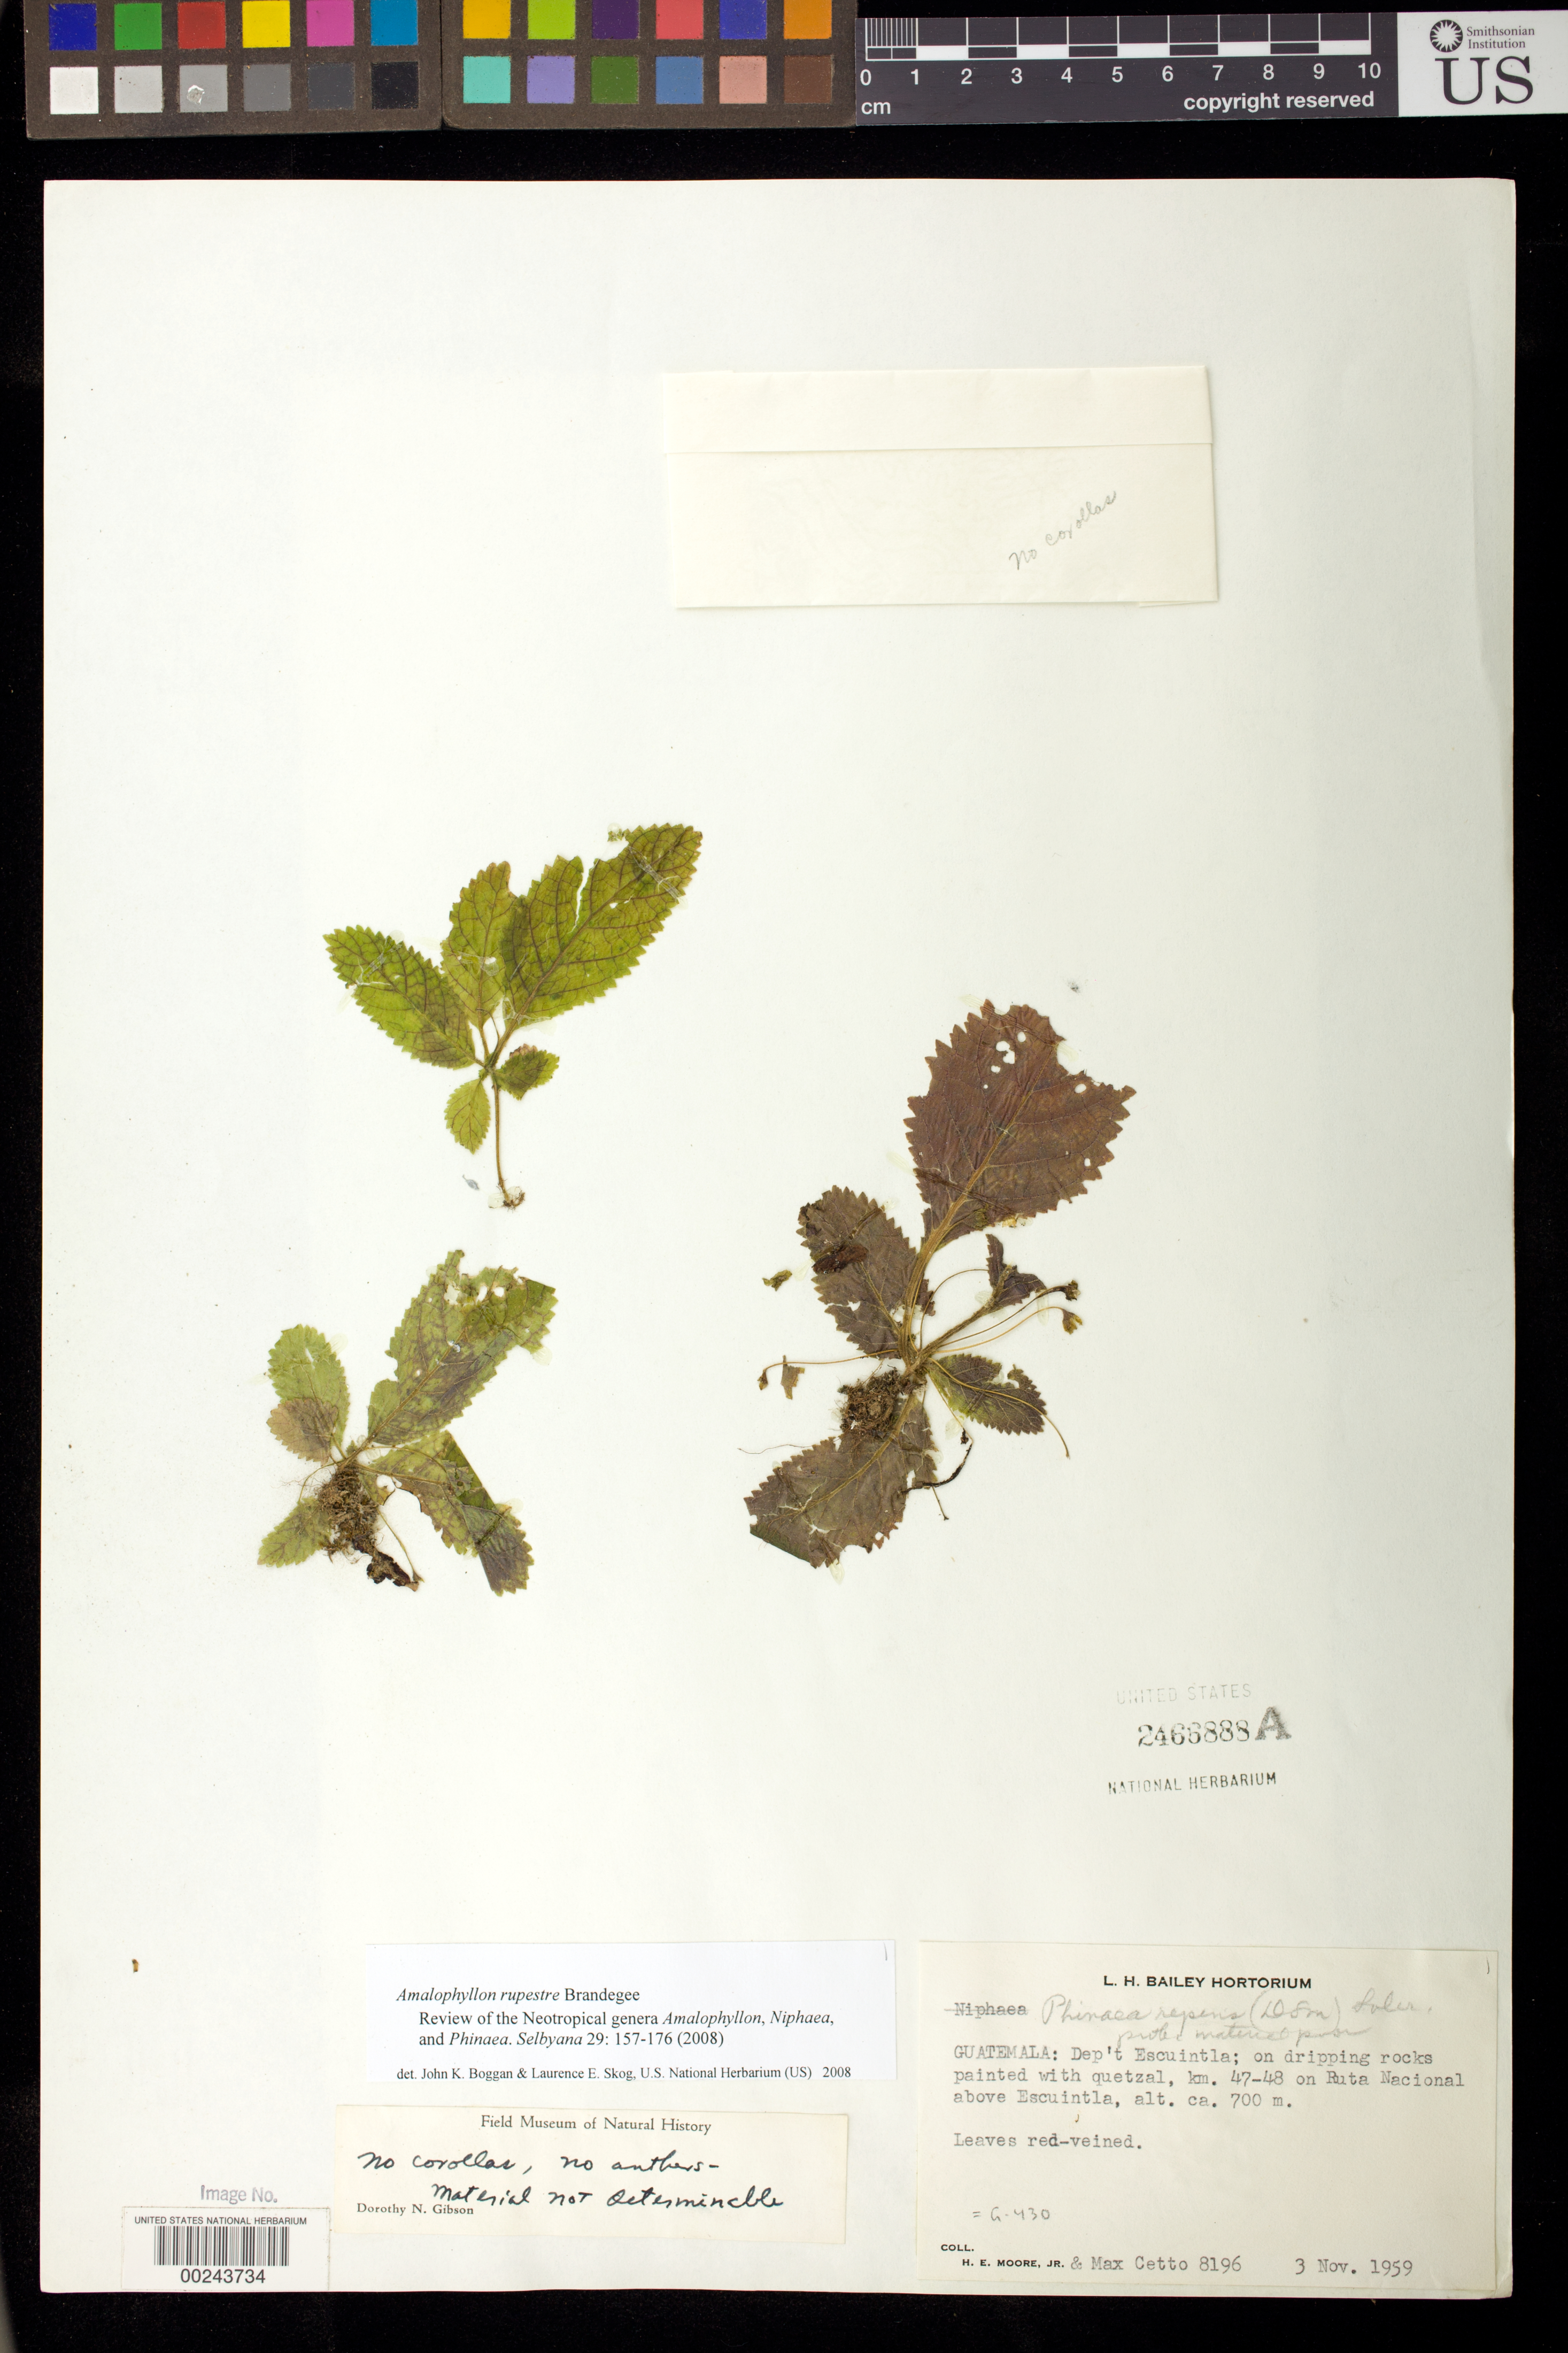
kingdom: Plantae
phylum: Tracheophyta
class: Magnoliopsida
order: Lamiales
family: Gesneriaceae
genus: Amalophyllon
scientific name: Amalophyllon rupestre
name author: Brandegee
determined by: Boggan, J. K.; Skog, L. E.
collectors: H. E. Moore & M. Cetto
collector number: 8196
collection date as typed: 03 Nov 1959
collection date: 1959-11-03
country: Guatemala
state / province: Escuintla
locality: Dept. Escuintla: on dripping rocks painted with quetzal, km 47-48 on Ruta Nacional above Escuintla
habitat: On dripping rocks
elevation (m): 700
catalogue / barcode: US 2466888A